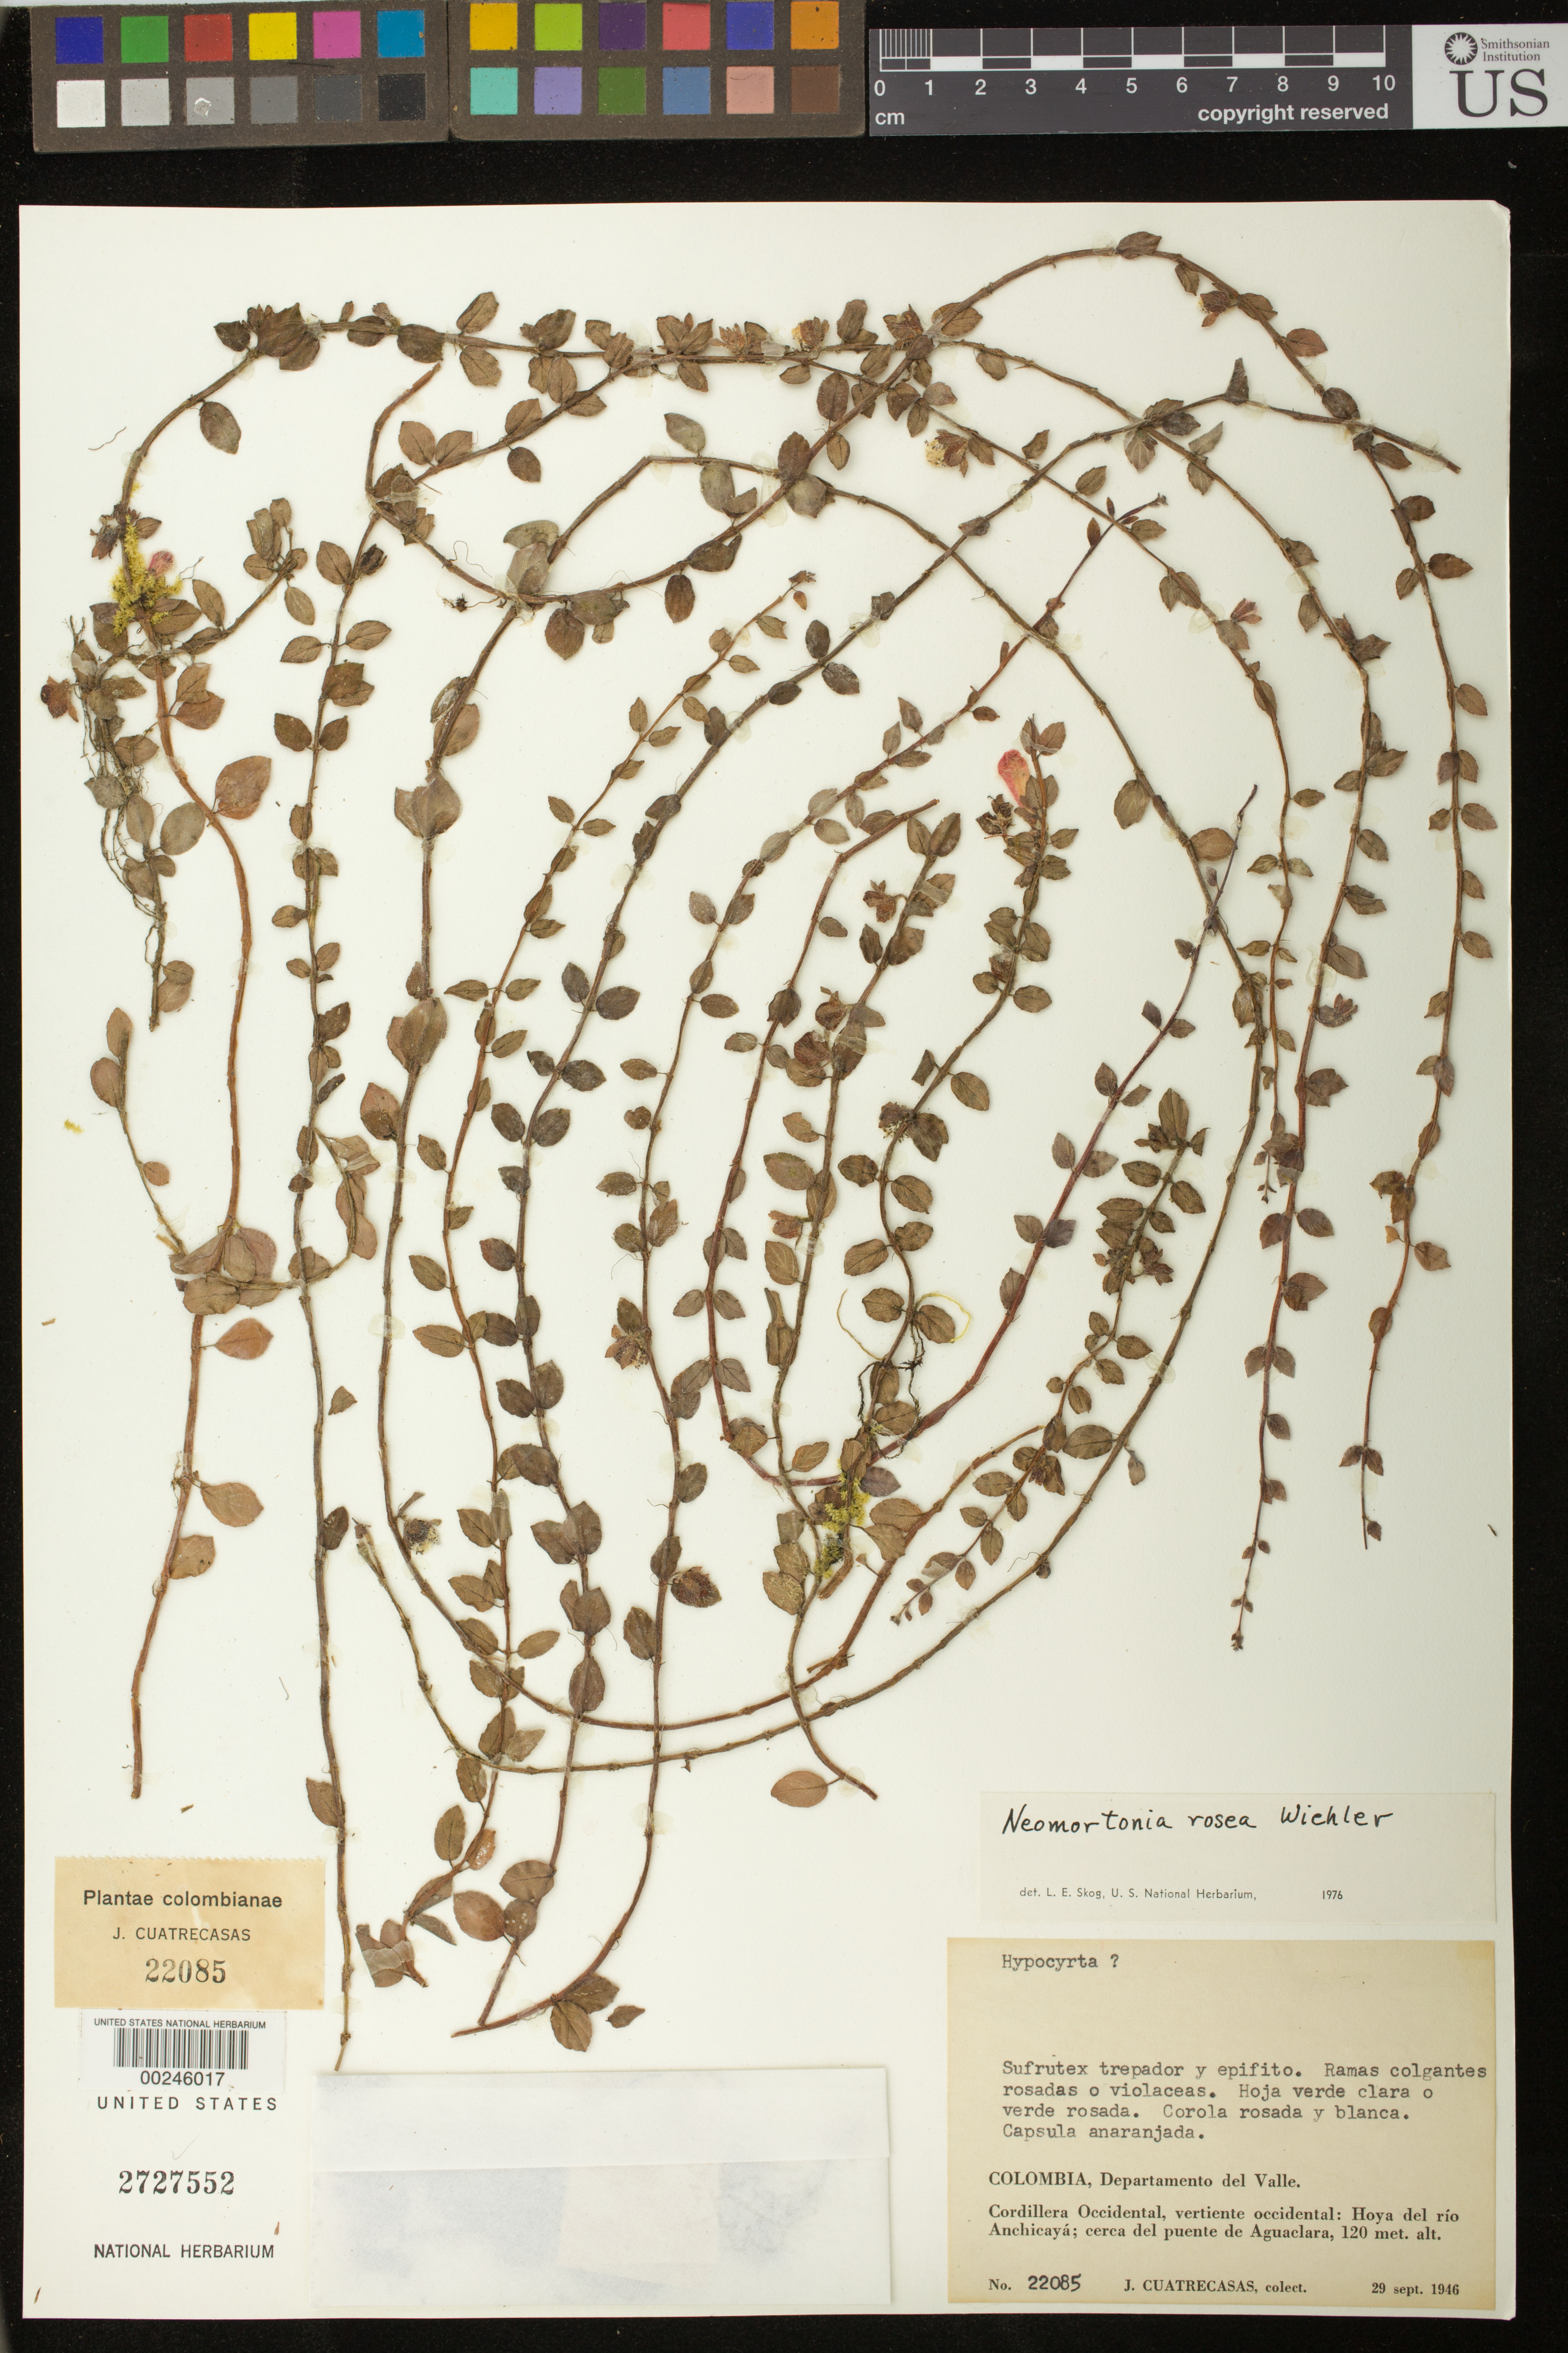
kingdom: Plantae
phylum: Tracheophyta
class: Magnoliopsida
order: Lamiales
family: Gesneriaceae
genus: Neomortonia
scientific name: Neomortonia rosea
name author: Wiehler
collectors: J. Cuatrecasas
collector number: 22085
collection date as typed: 29 Sep 1946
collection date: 1946-09-29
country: Colombia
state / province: Valle del Cauca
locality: Cordillera Occidental, western slope, valley of Rio Anchicaya, near the bridge of Aguaclara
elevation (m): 120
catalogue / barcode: US 2727552